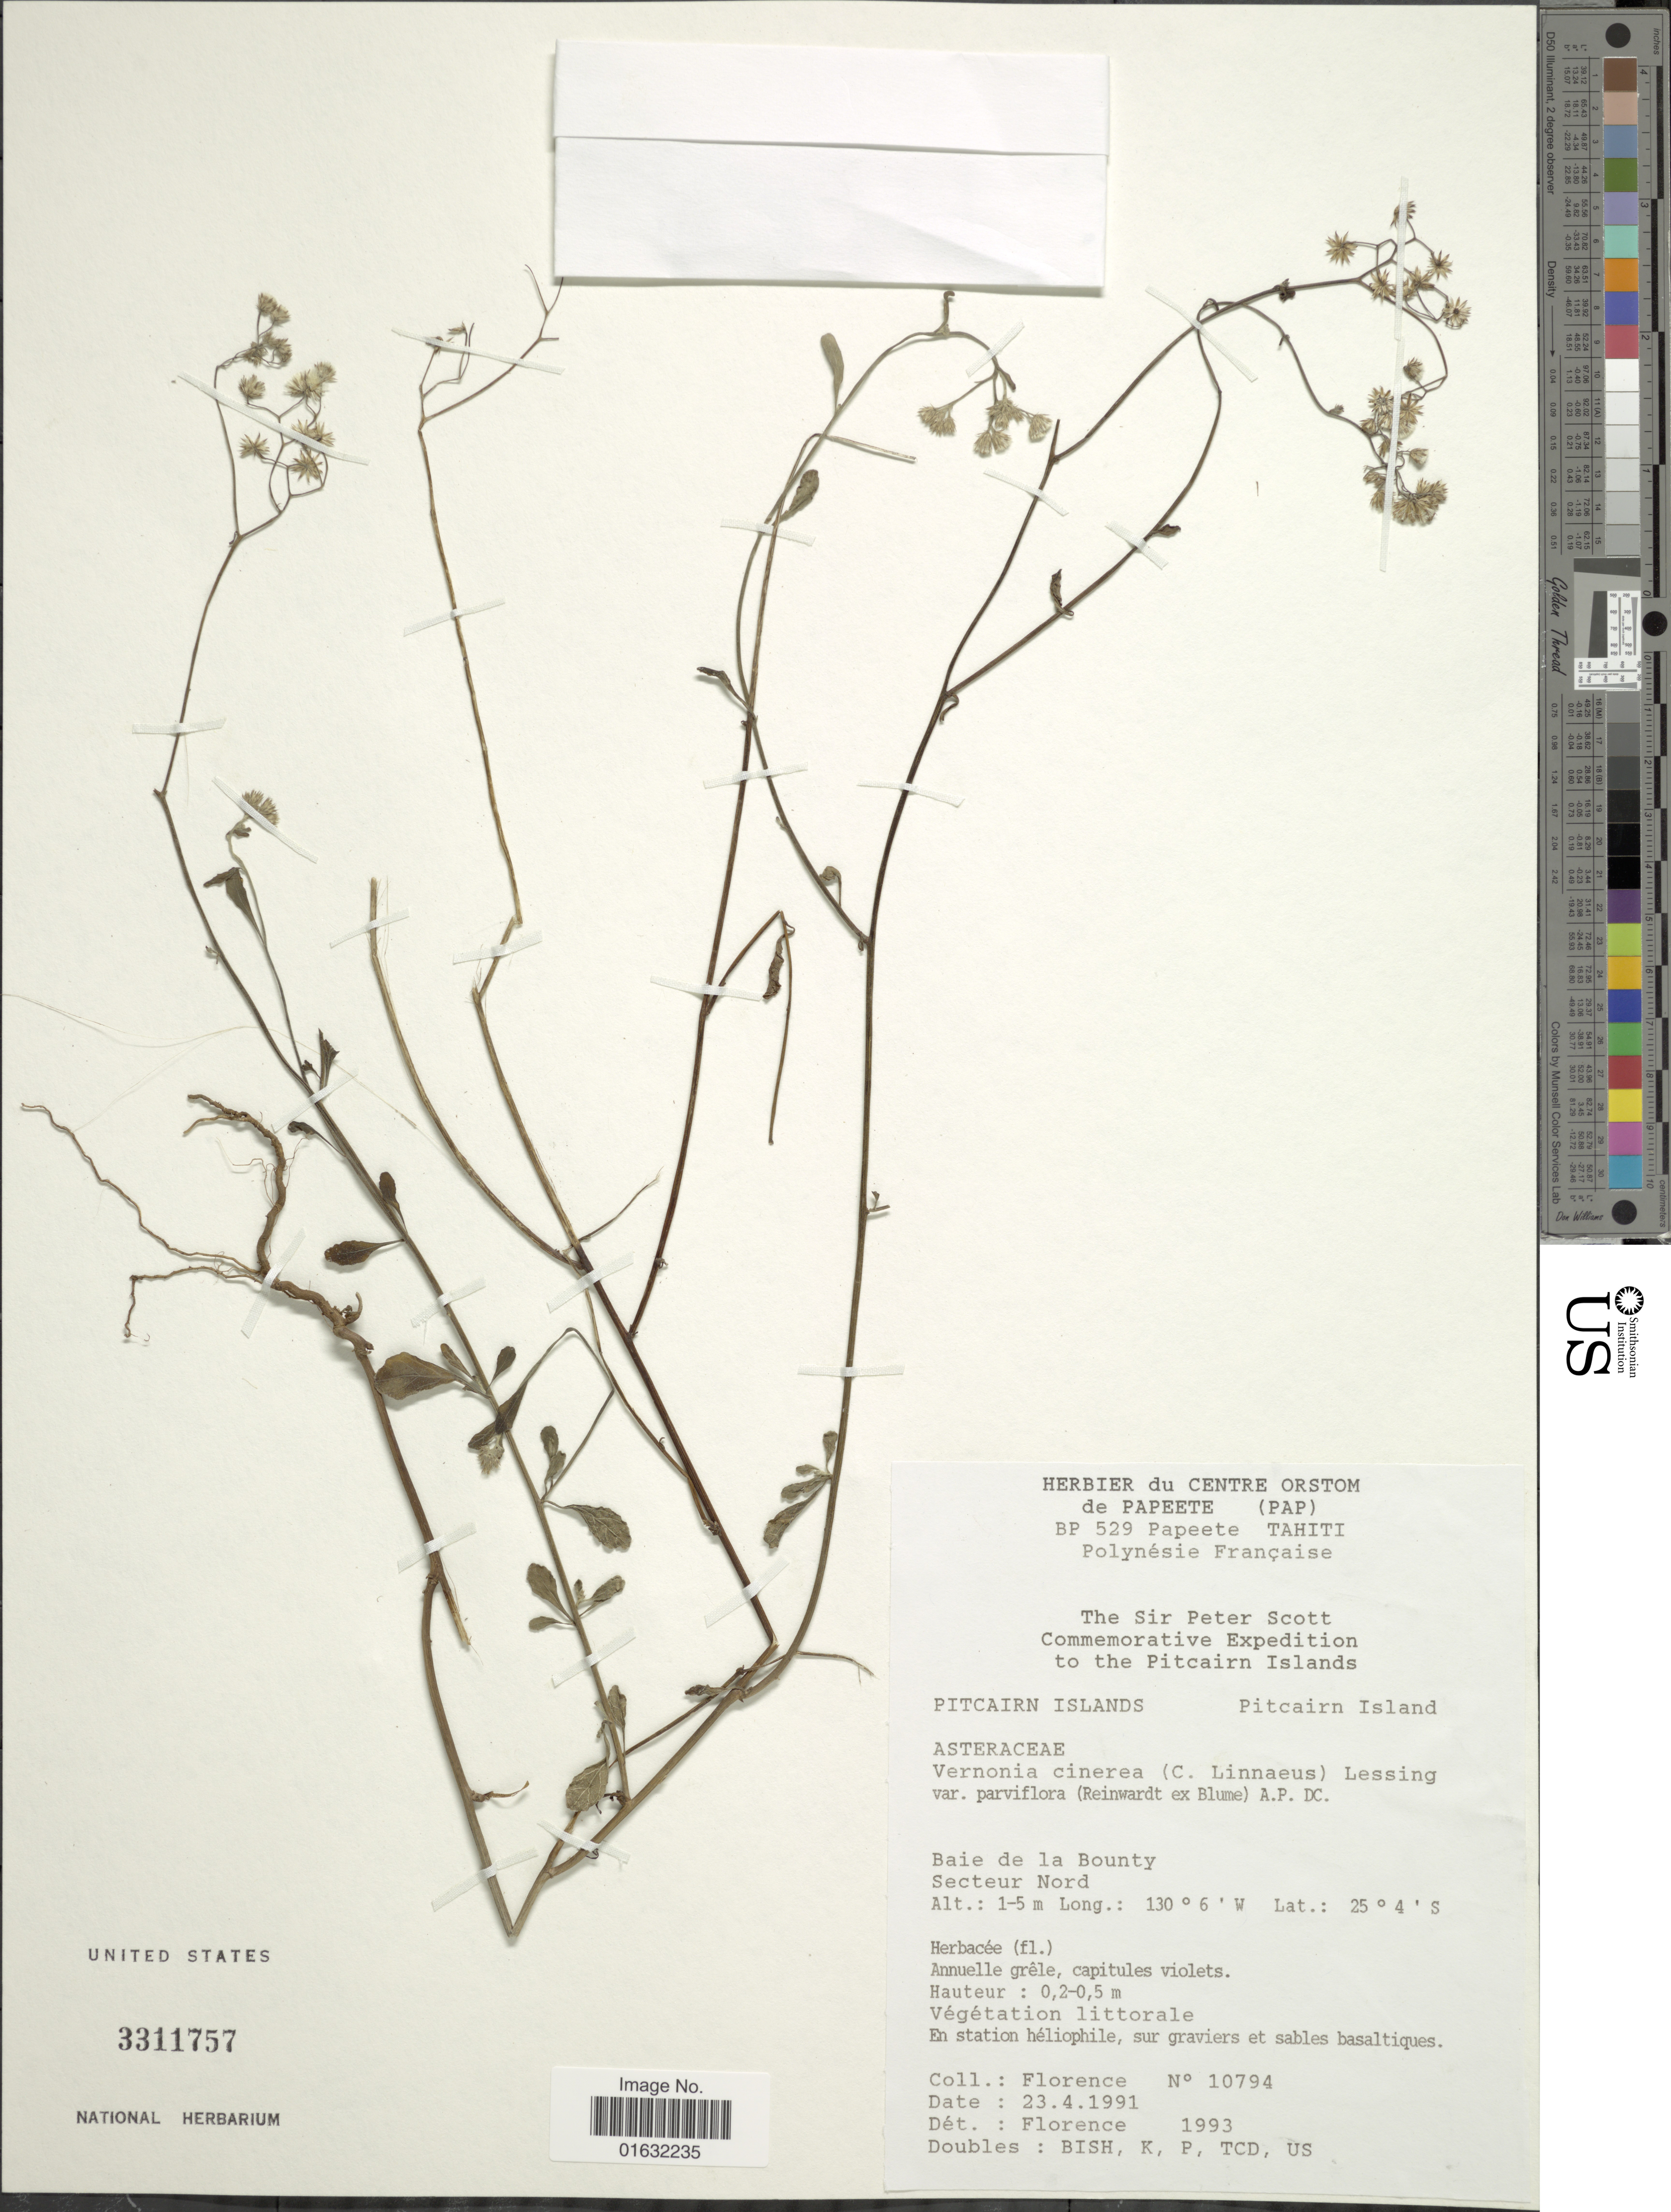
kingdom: Plantae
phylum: Tracheophyta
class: Magnoliopsida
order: Asterales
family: Asteraceae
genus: Cyanthillium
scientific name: Cyanthillium cinereum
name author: (L.) H. Rob.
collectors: -. Florence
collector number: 10794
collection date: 1991-04-23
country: French Polynesia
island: Tahiti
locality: Tahiti, Pitcairn Islands, Pitcairn Island, Baie de la Bounty, Secteur Nord, vegetation littorale, En station heliophile, sur graviers et sables basiltiques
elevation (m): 1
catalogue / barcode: US 3311757